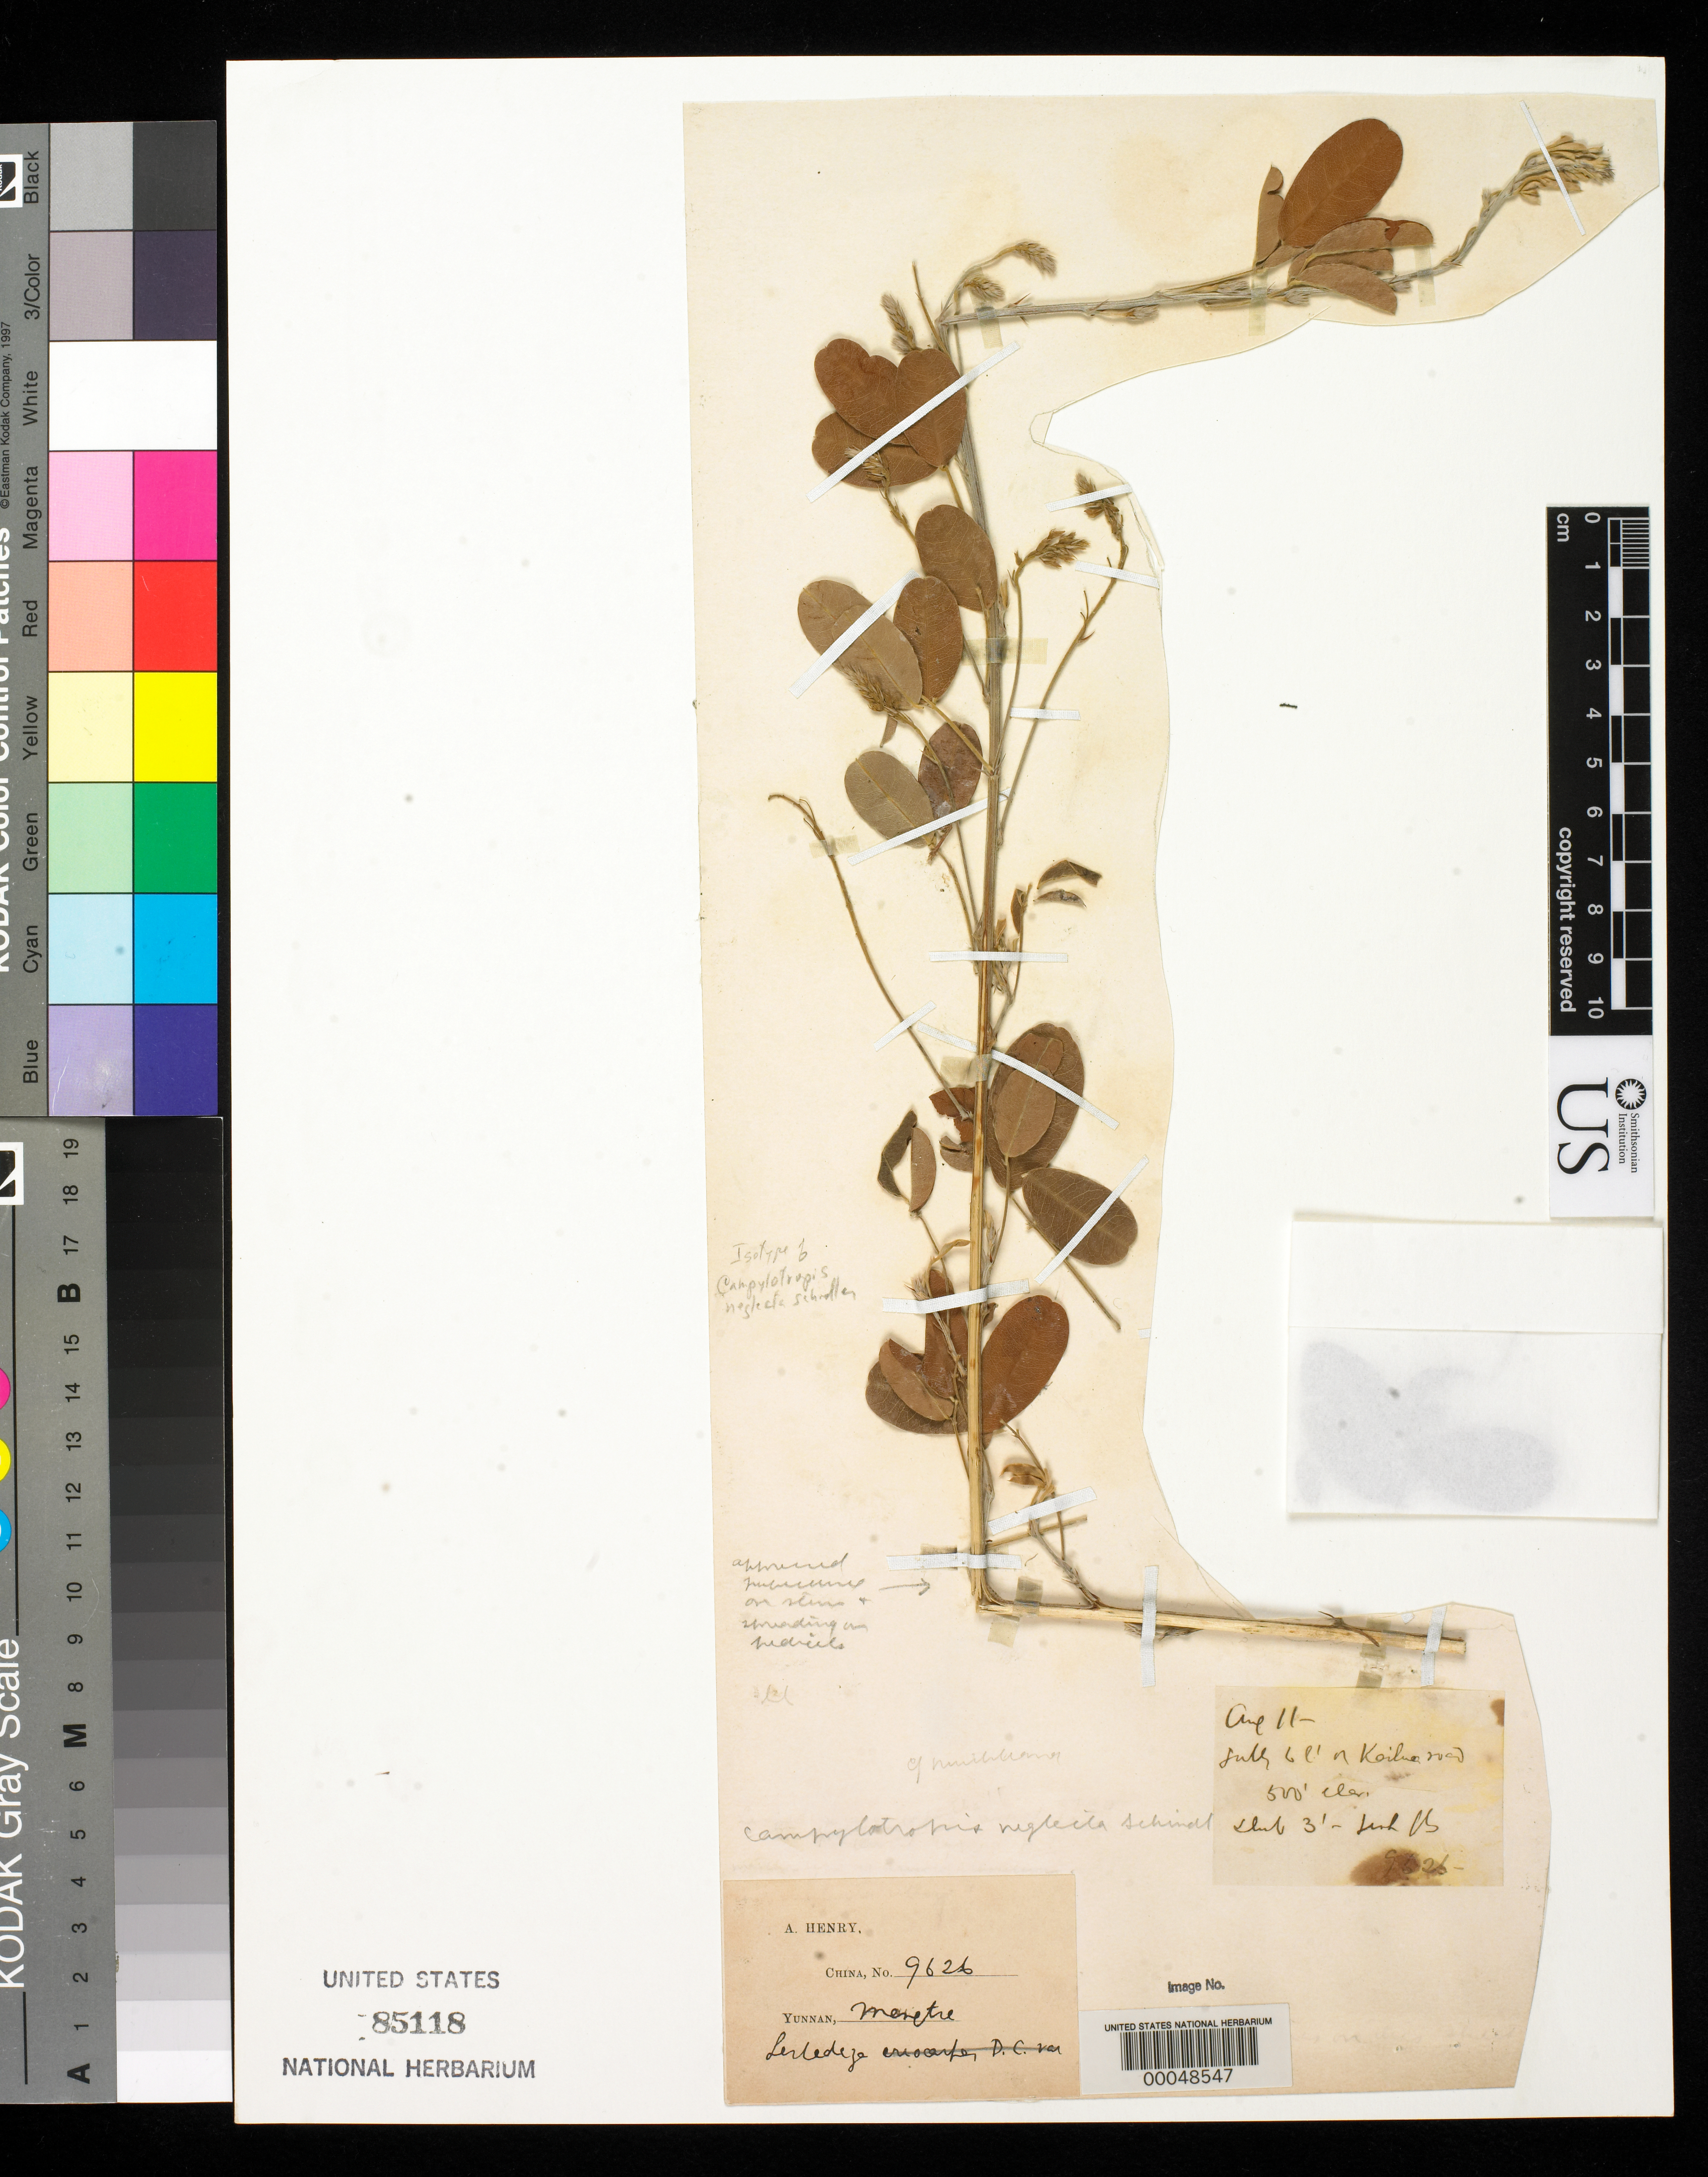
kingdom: Plantae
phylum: Tracheophyta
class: Magnoliopsida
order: Fabales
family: Fabaceae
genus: Campylotropis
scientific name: Campylotropis neglecta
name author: Schindl.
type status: Isotype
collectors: A. Henry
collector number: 9626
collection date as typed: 11 Aug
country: China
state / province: Yunnan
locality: Meng-tze.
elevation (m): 152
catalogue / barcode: US 85118